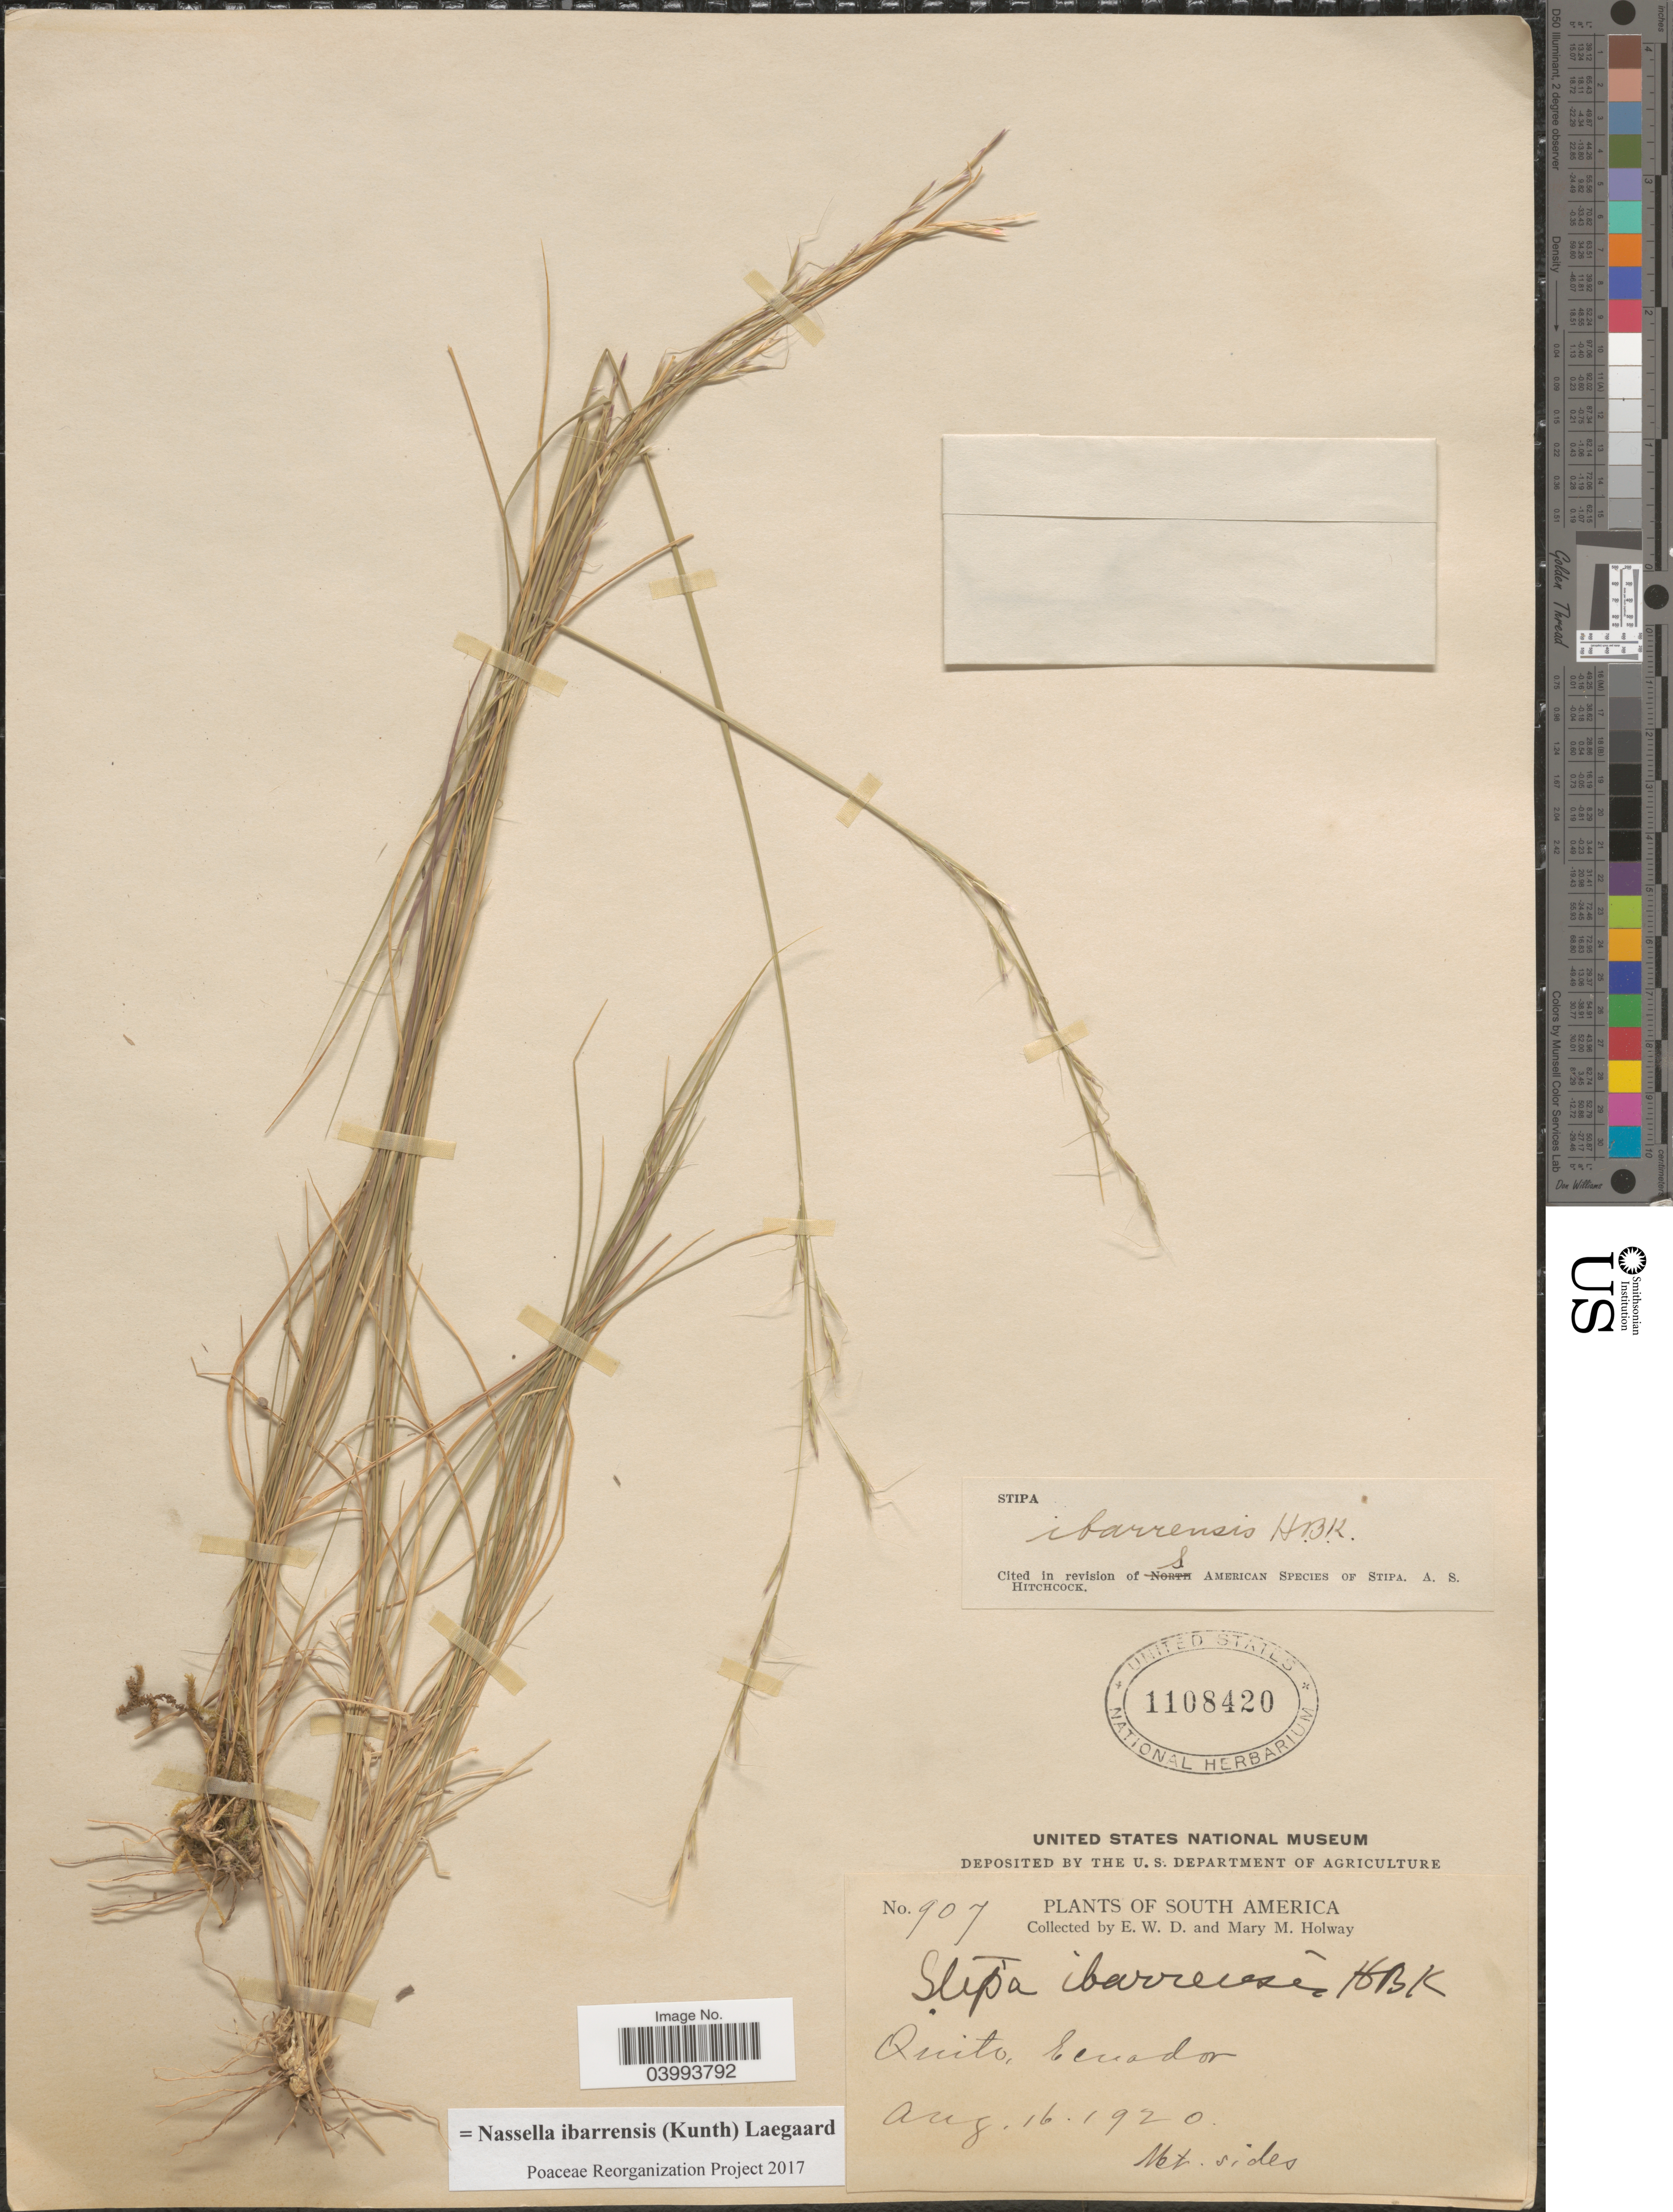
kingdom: Plantae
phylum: Tracheophyta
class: Liliopsida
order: Poales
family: Poaceae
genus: Nassella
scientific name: Nassella ibarrensis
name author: (Kunth) Lægaard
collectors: E. W. D. Holway & M. M. Holway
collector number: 907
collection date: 1920-08-16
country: Ecuador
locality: Quito.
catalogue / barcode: US 1108420